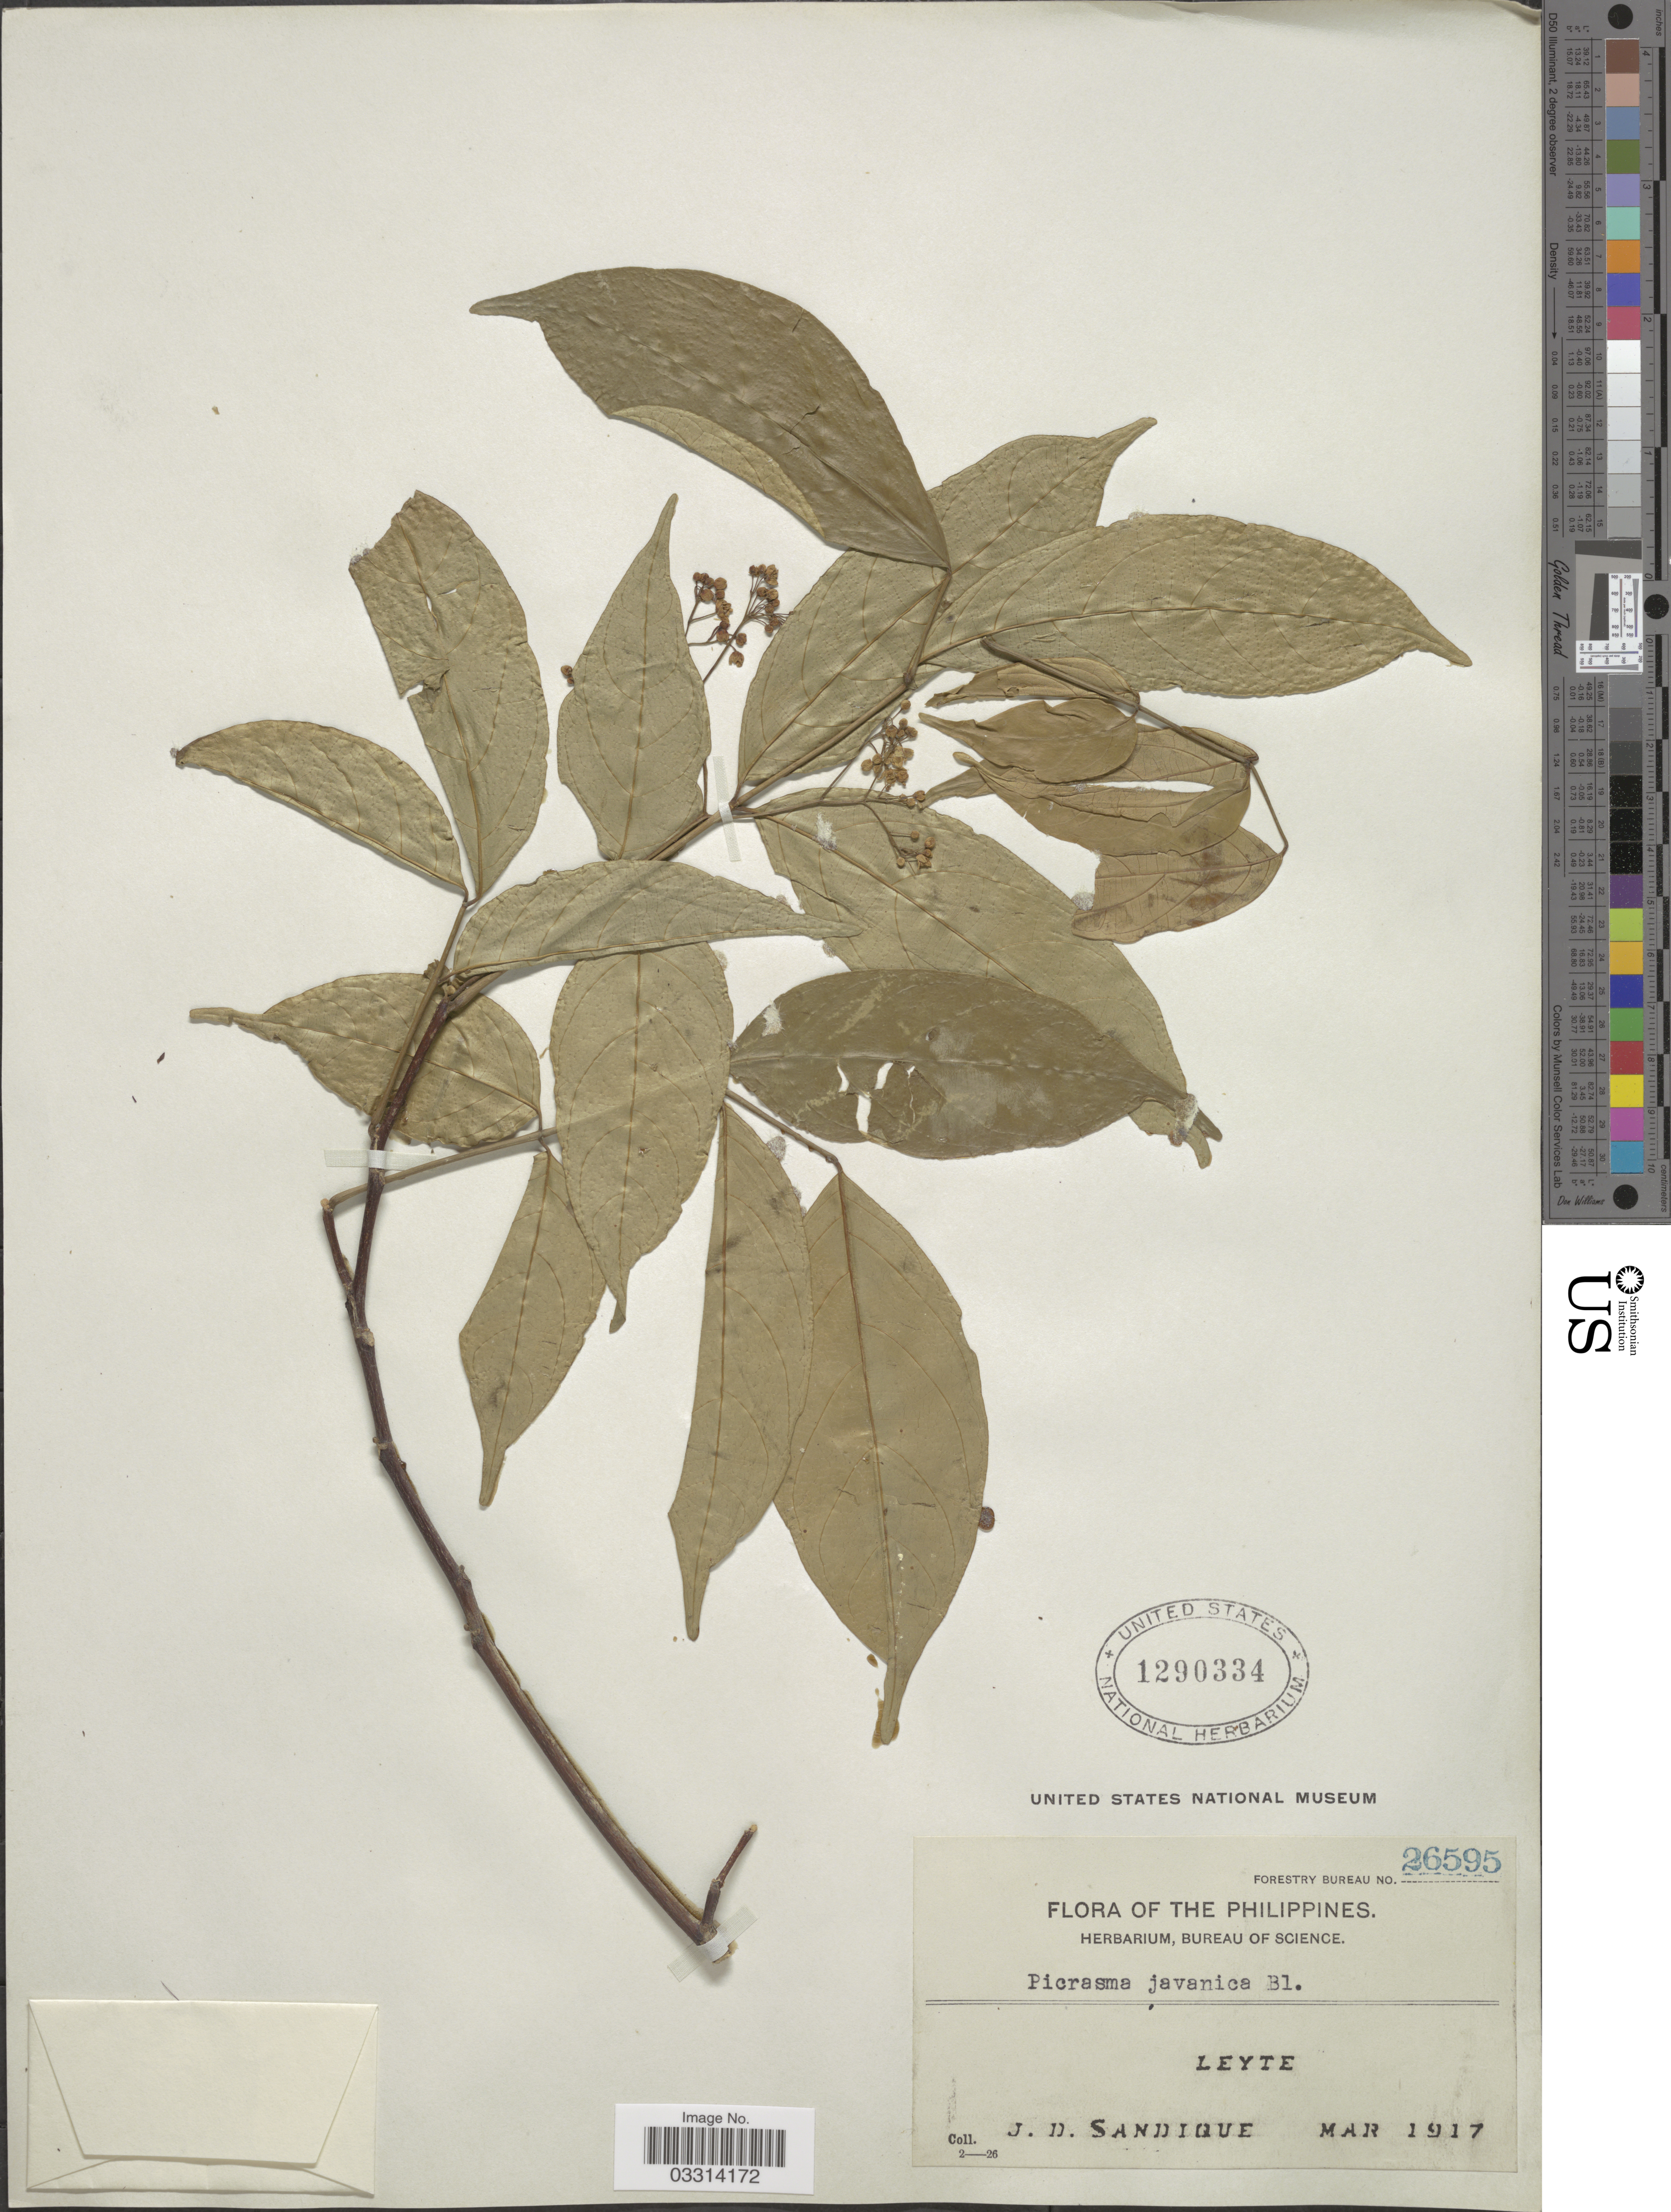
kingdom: Plantae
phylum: Tracheophyta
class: Magnoliopsida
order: Sapindales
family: Simaroubaceae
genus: Picrasma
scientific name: Picrasma javanica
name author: Blume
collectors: J. Sandique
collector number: Forestry Bureau 26595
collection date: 1917-03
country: Philippines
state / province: Eastern Visayas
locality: Leyte.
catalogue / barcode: US 1290334